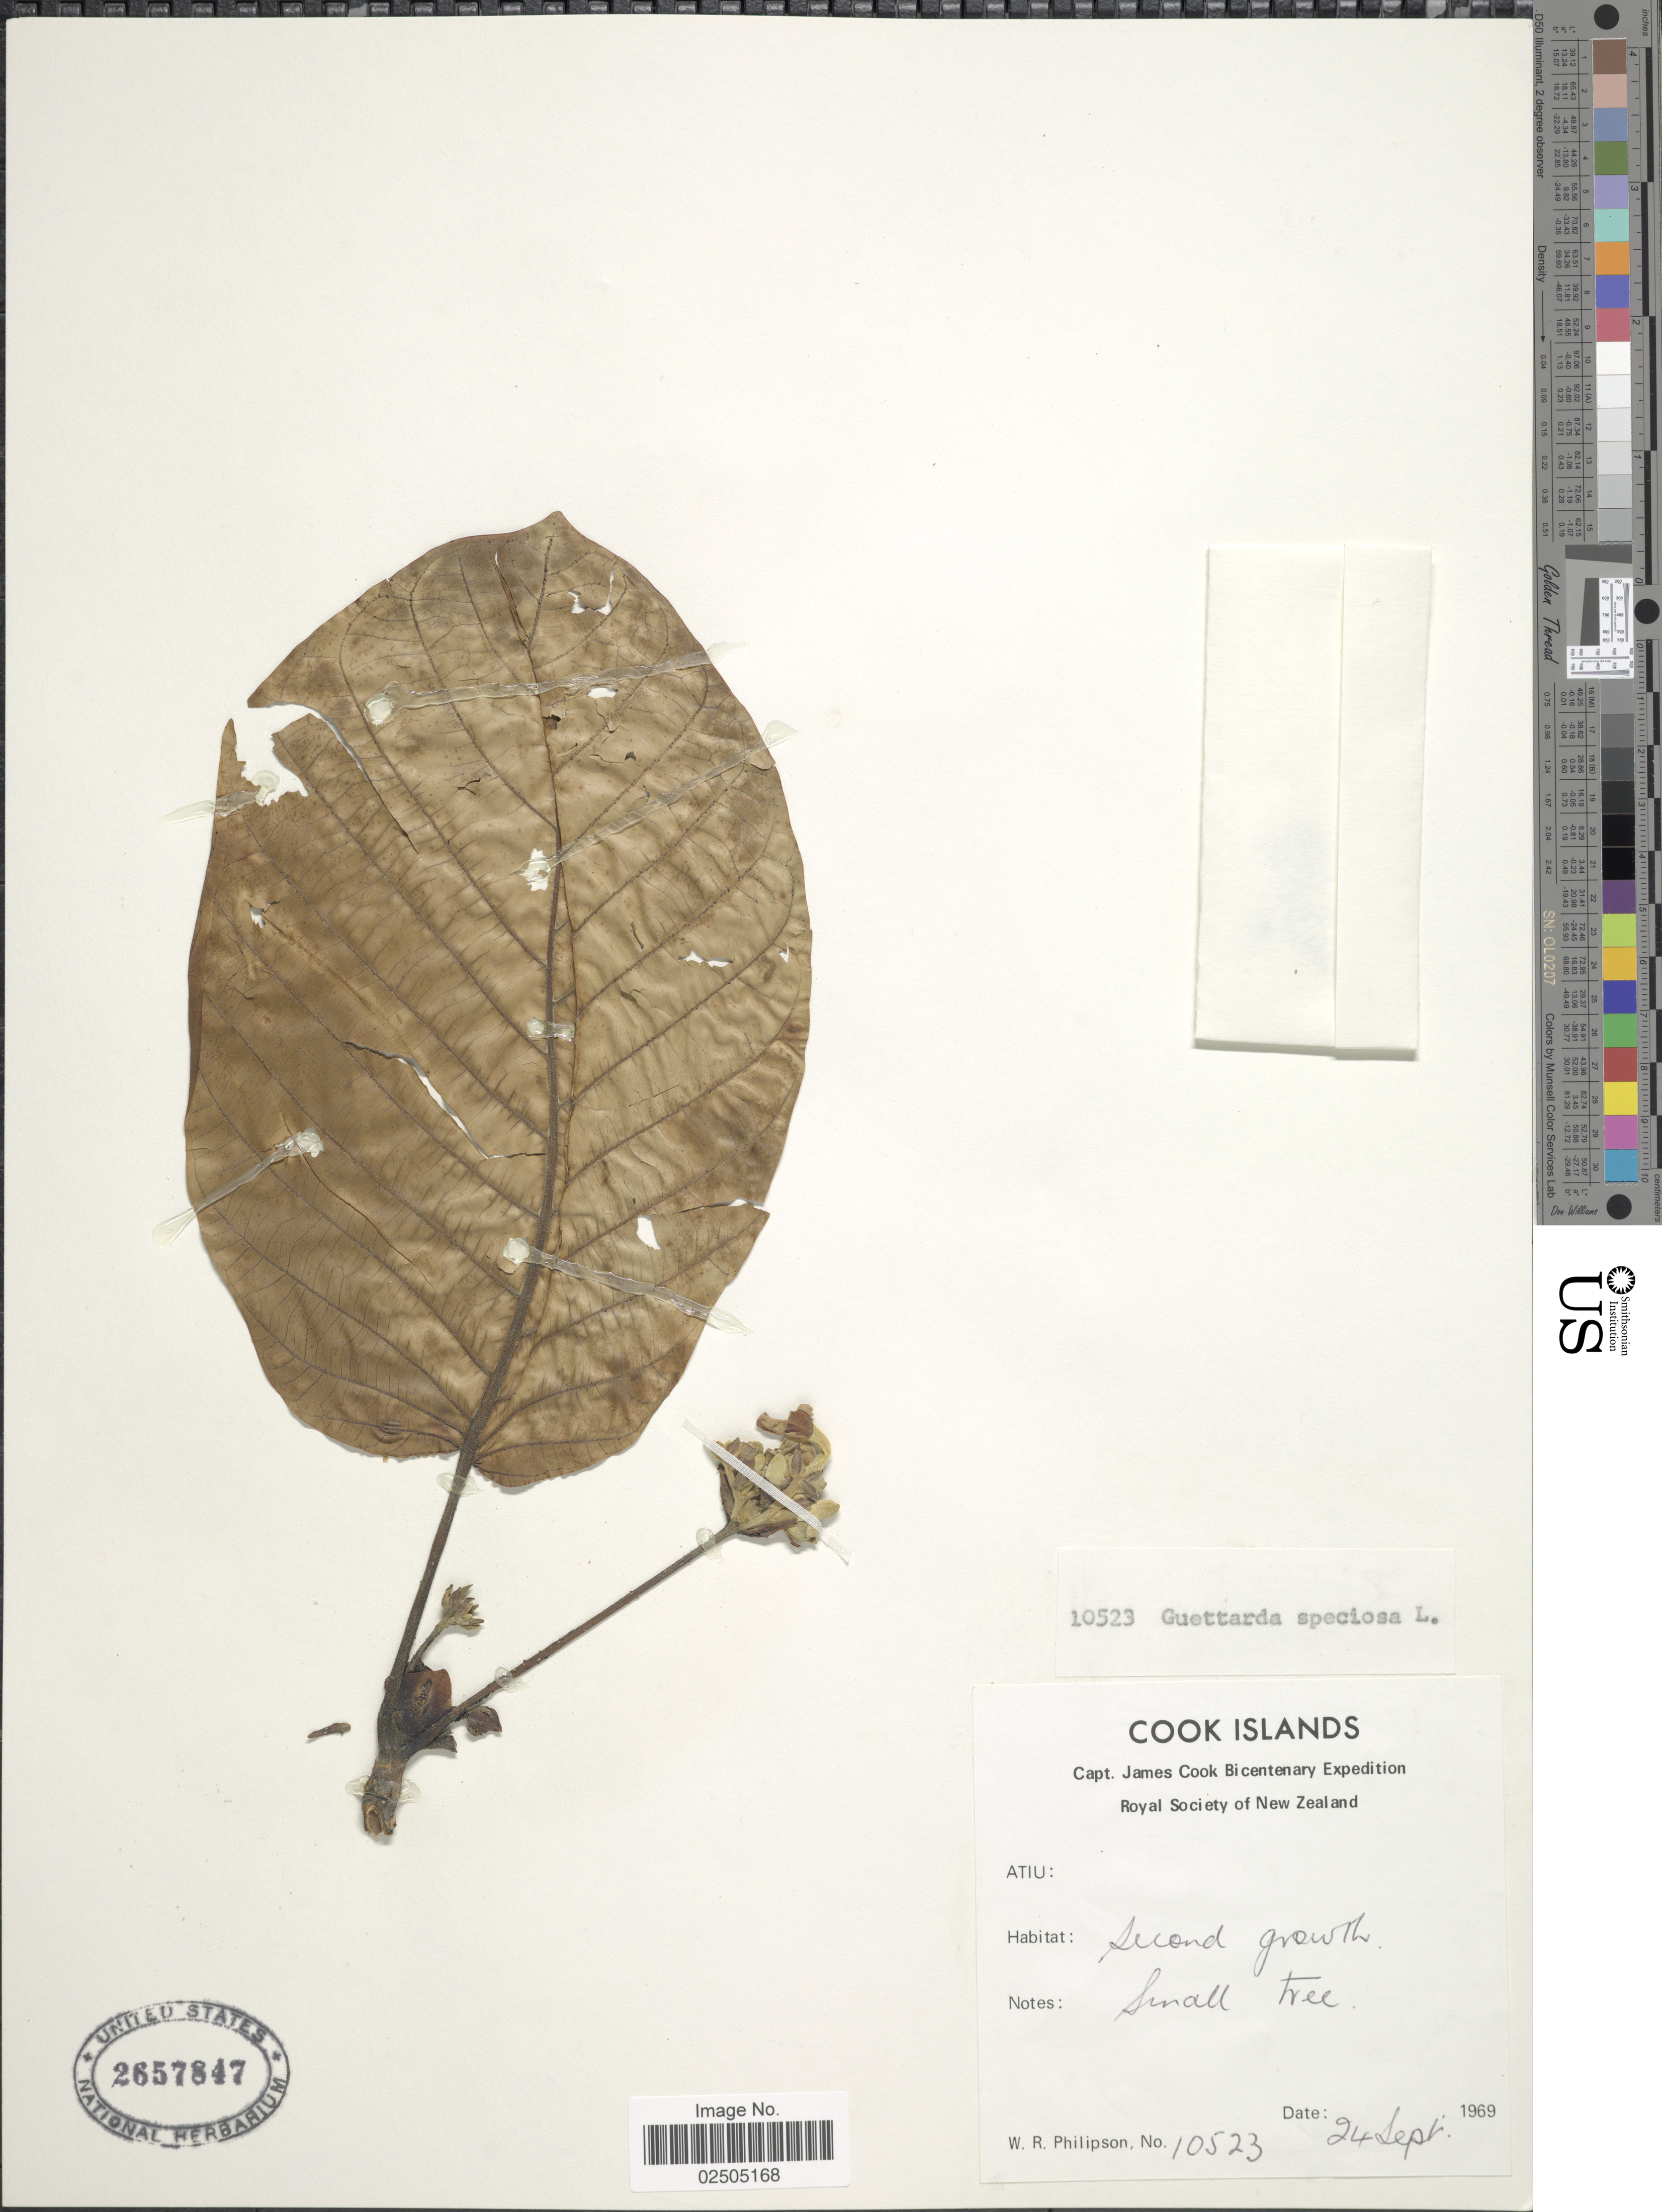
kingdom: Plantae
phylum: Tracheophyta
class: Magnoliopsida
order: Gentianales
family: Rubiaceae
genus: Guettarda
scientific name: Guettarda speciosa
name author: L.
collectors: W. R. Philipson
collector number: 10523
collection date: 1969-09-24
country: Cook Islands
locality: Atiu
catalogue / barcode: US 2657847